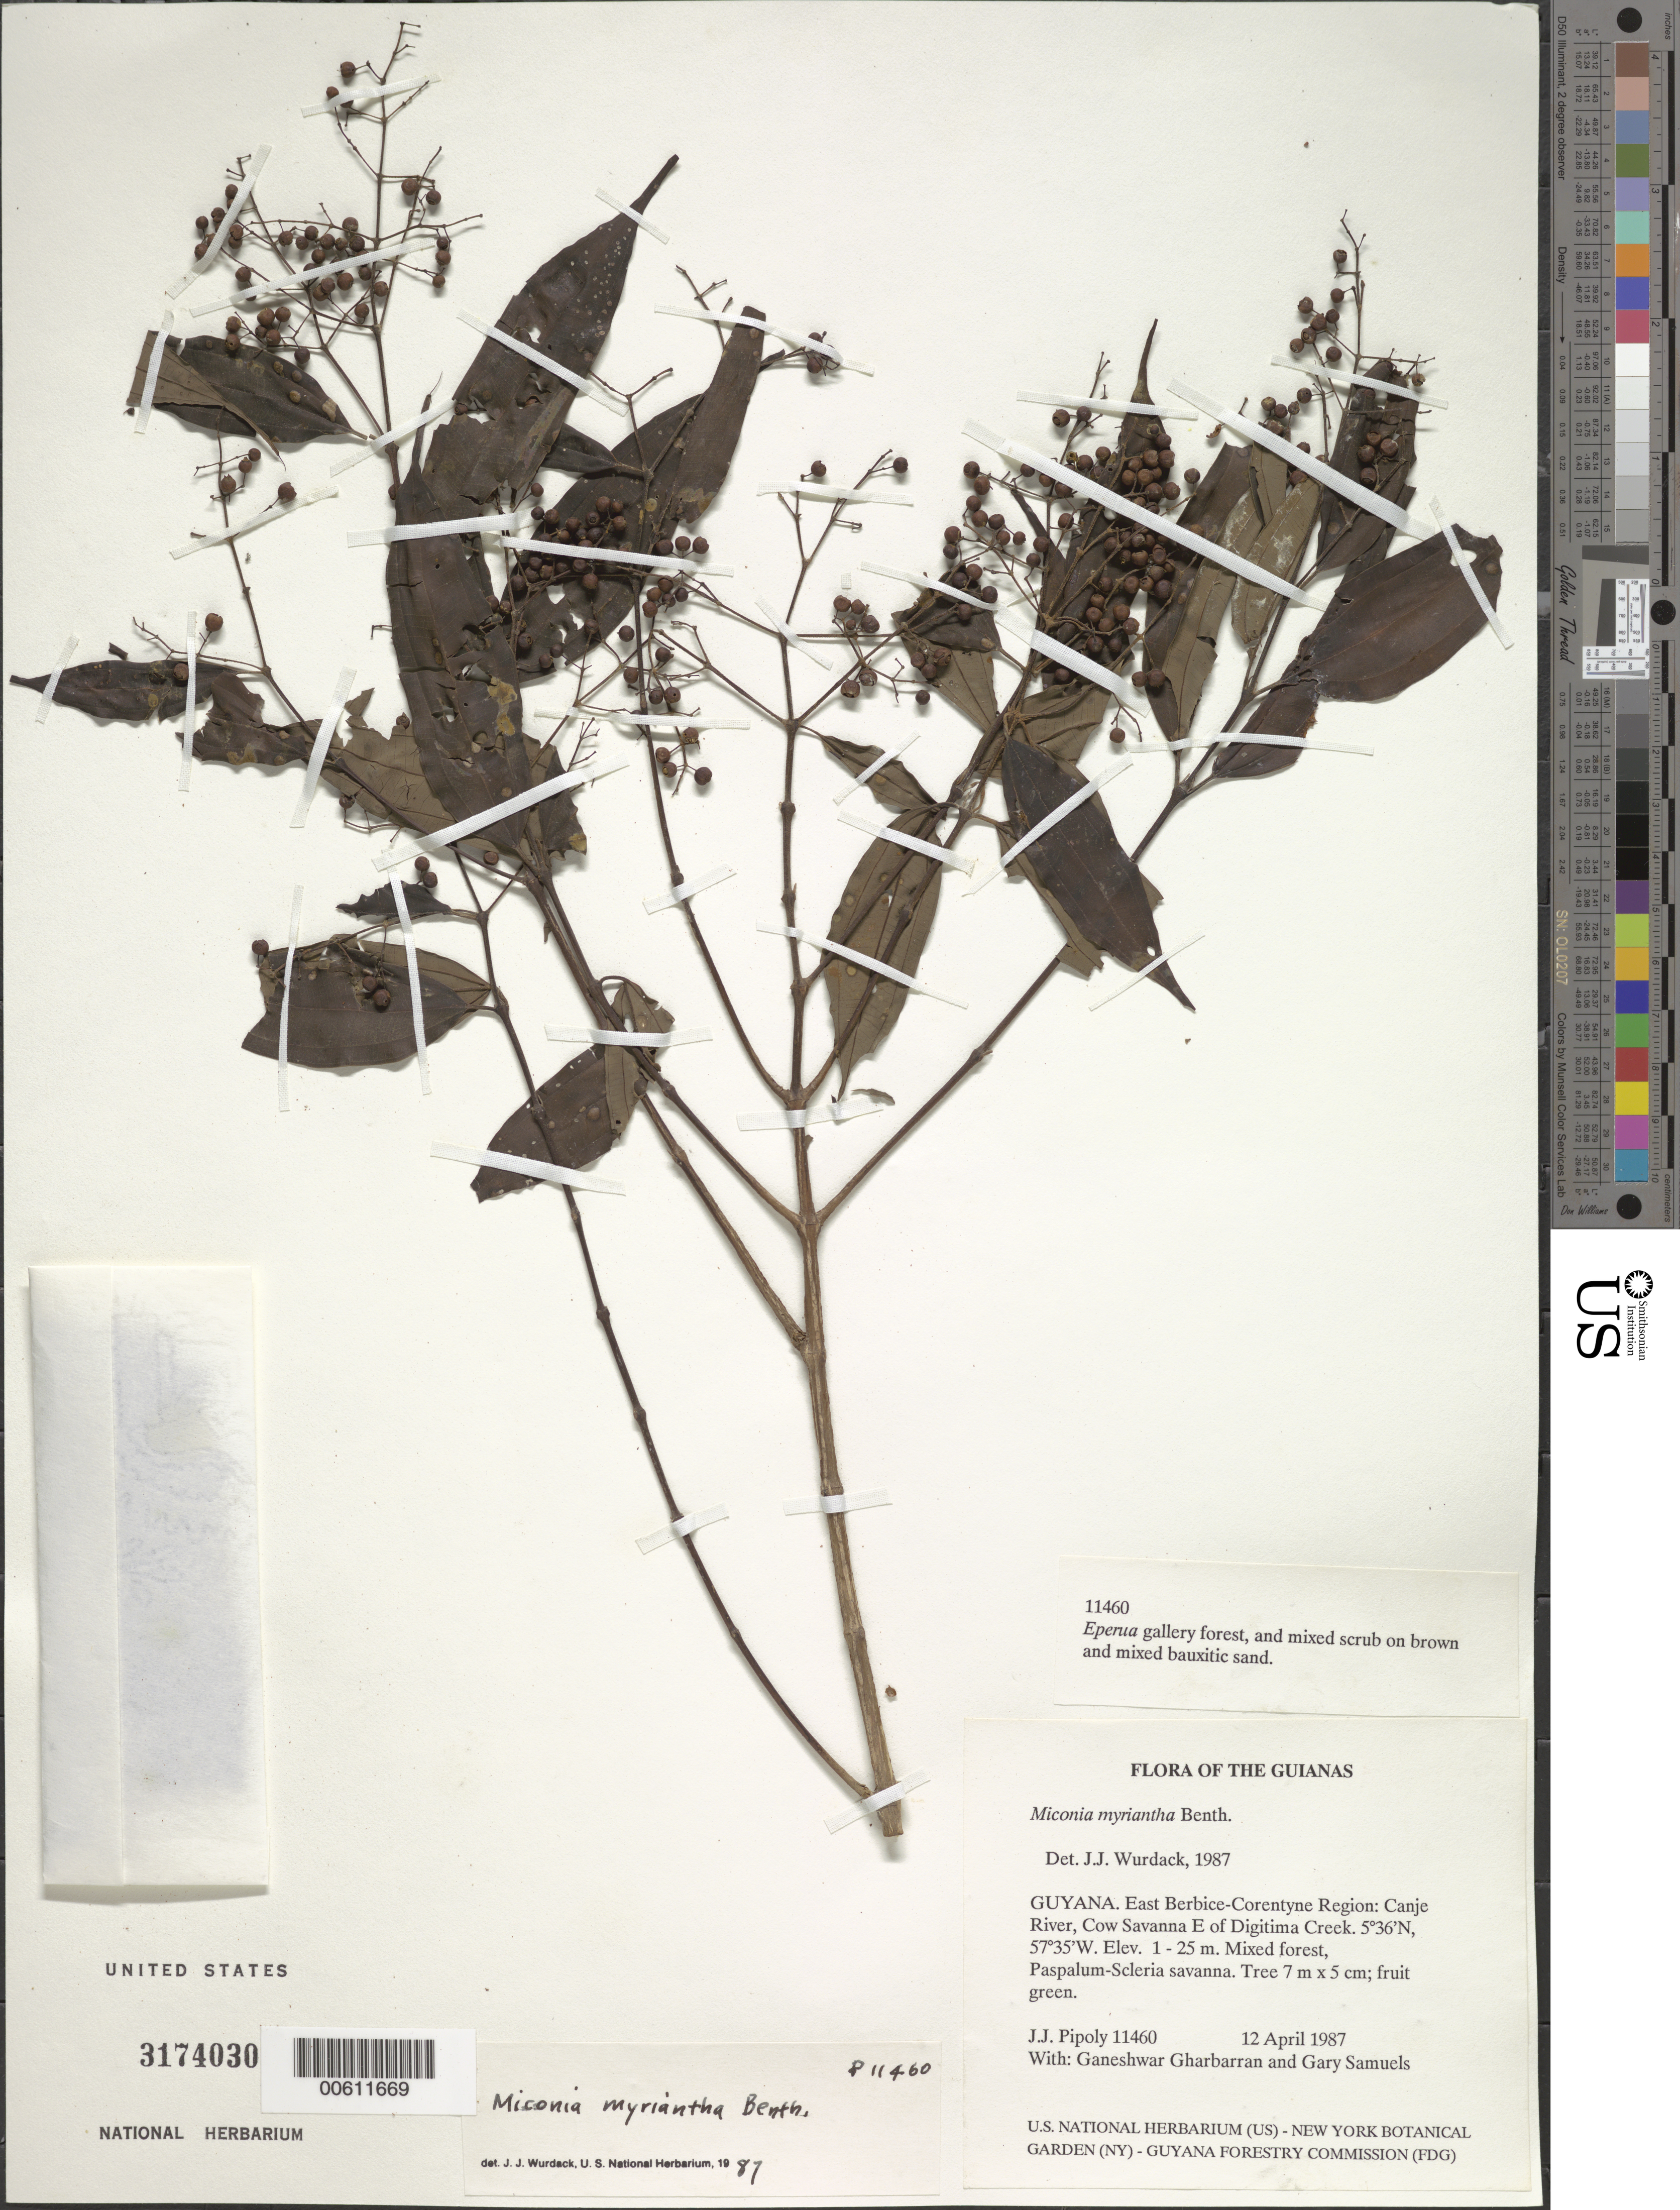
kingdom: Plantae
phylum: Tracheophyta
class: Magnoliopsida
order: Myrtales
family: Melastomataceae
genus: Miconia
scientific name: Miconia myriantha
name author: Benth.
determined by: Wurdack, John J., (US), US (UNITED STATES)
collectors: J. J. Pipoly, G. Gharbarran & G. Samuels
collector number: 11460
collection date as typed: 12 April 1987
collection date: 1987-04-12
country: Guyana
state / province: E. Berbice-Corentyne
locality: Canje River, Cow Savanna E of Digitima Creek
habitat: Mixed forest, Paspalum-Scleria savanna, Eperua gallery forest and mixed scrub on brown and mixed bauxitic sand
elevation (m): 1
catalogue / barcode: US 3174030